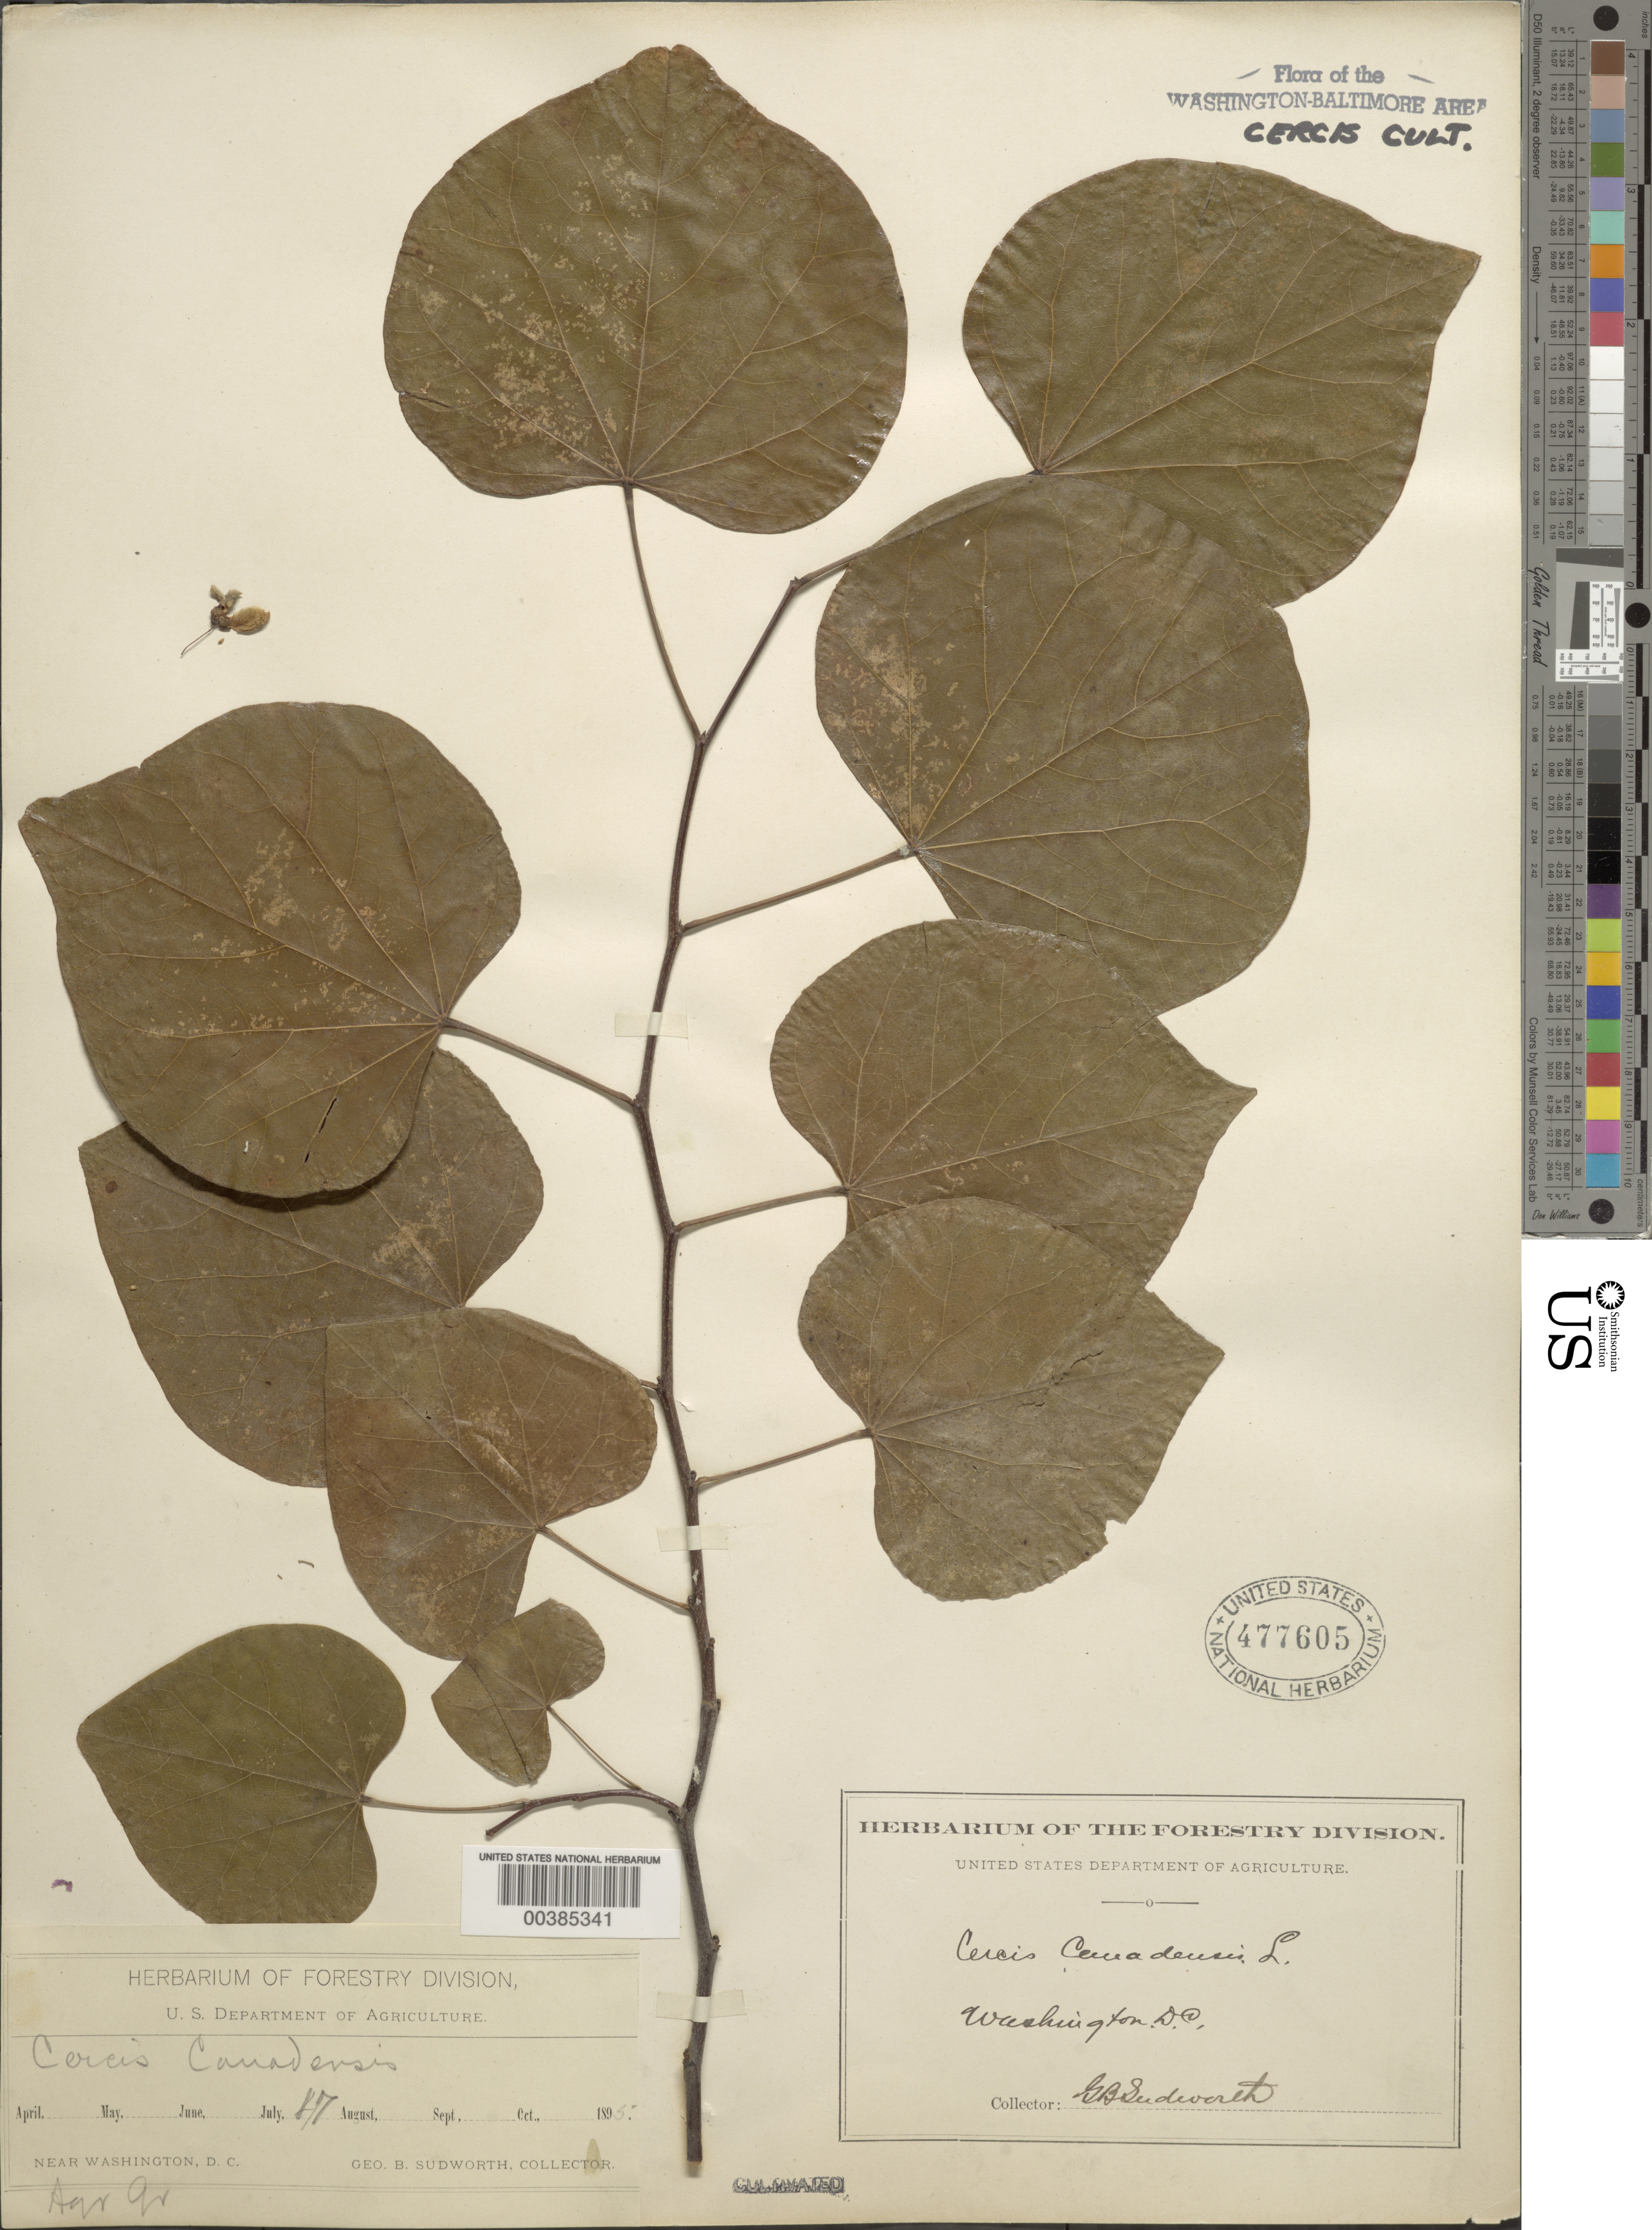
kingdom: Plantae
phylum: Tracheophyta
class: Magnoliopsida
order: Fabales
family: Fabaceae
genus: Cercis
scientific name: Cercis canadensis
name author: L.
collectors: G. B. Sudworth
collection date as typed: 17 Jul 1895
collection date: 1895-07-17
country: United States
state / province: District of Columbia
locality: Washington DC area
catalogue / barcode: US 477605